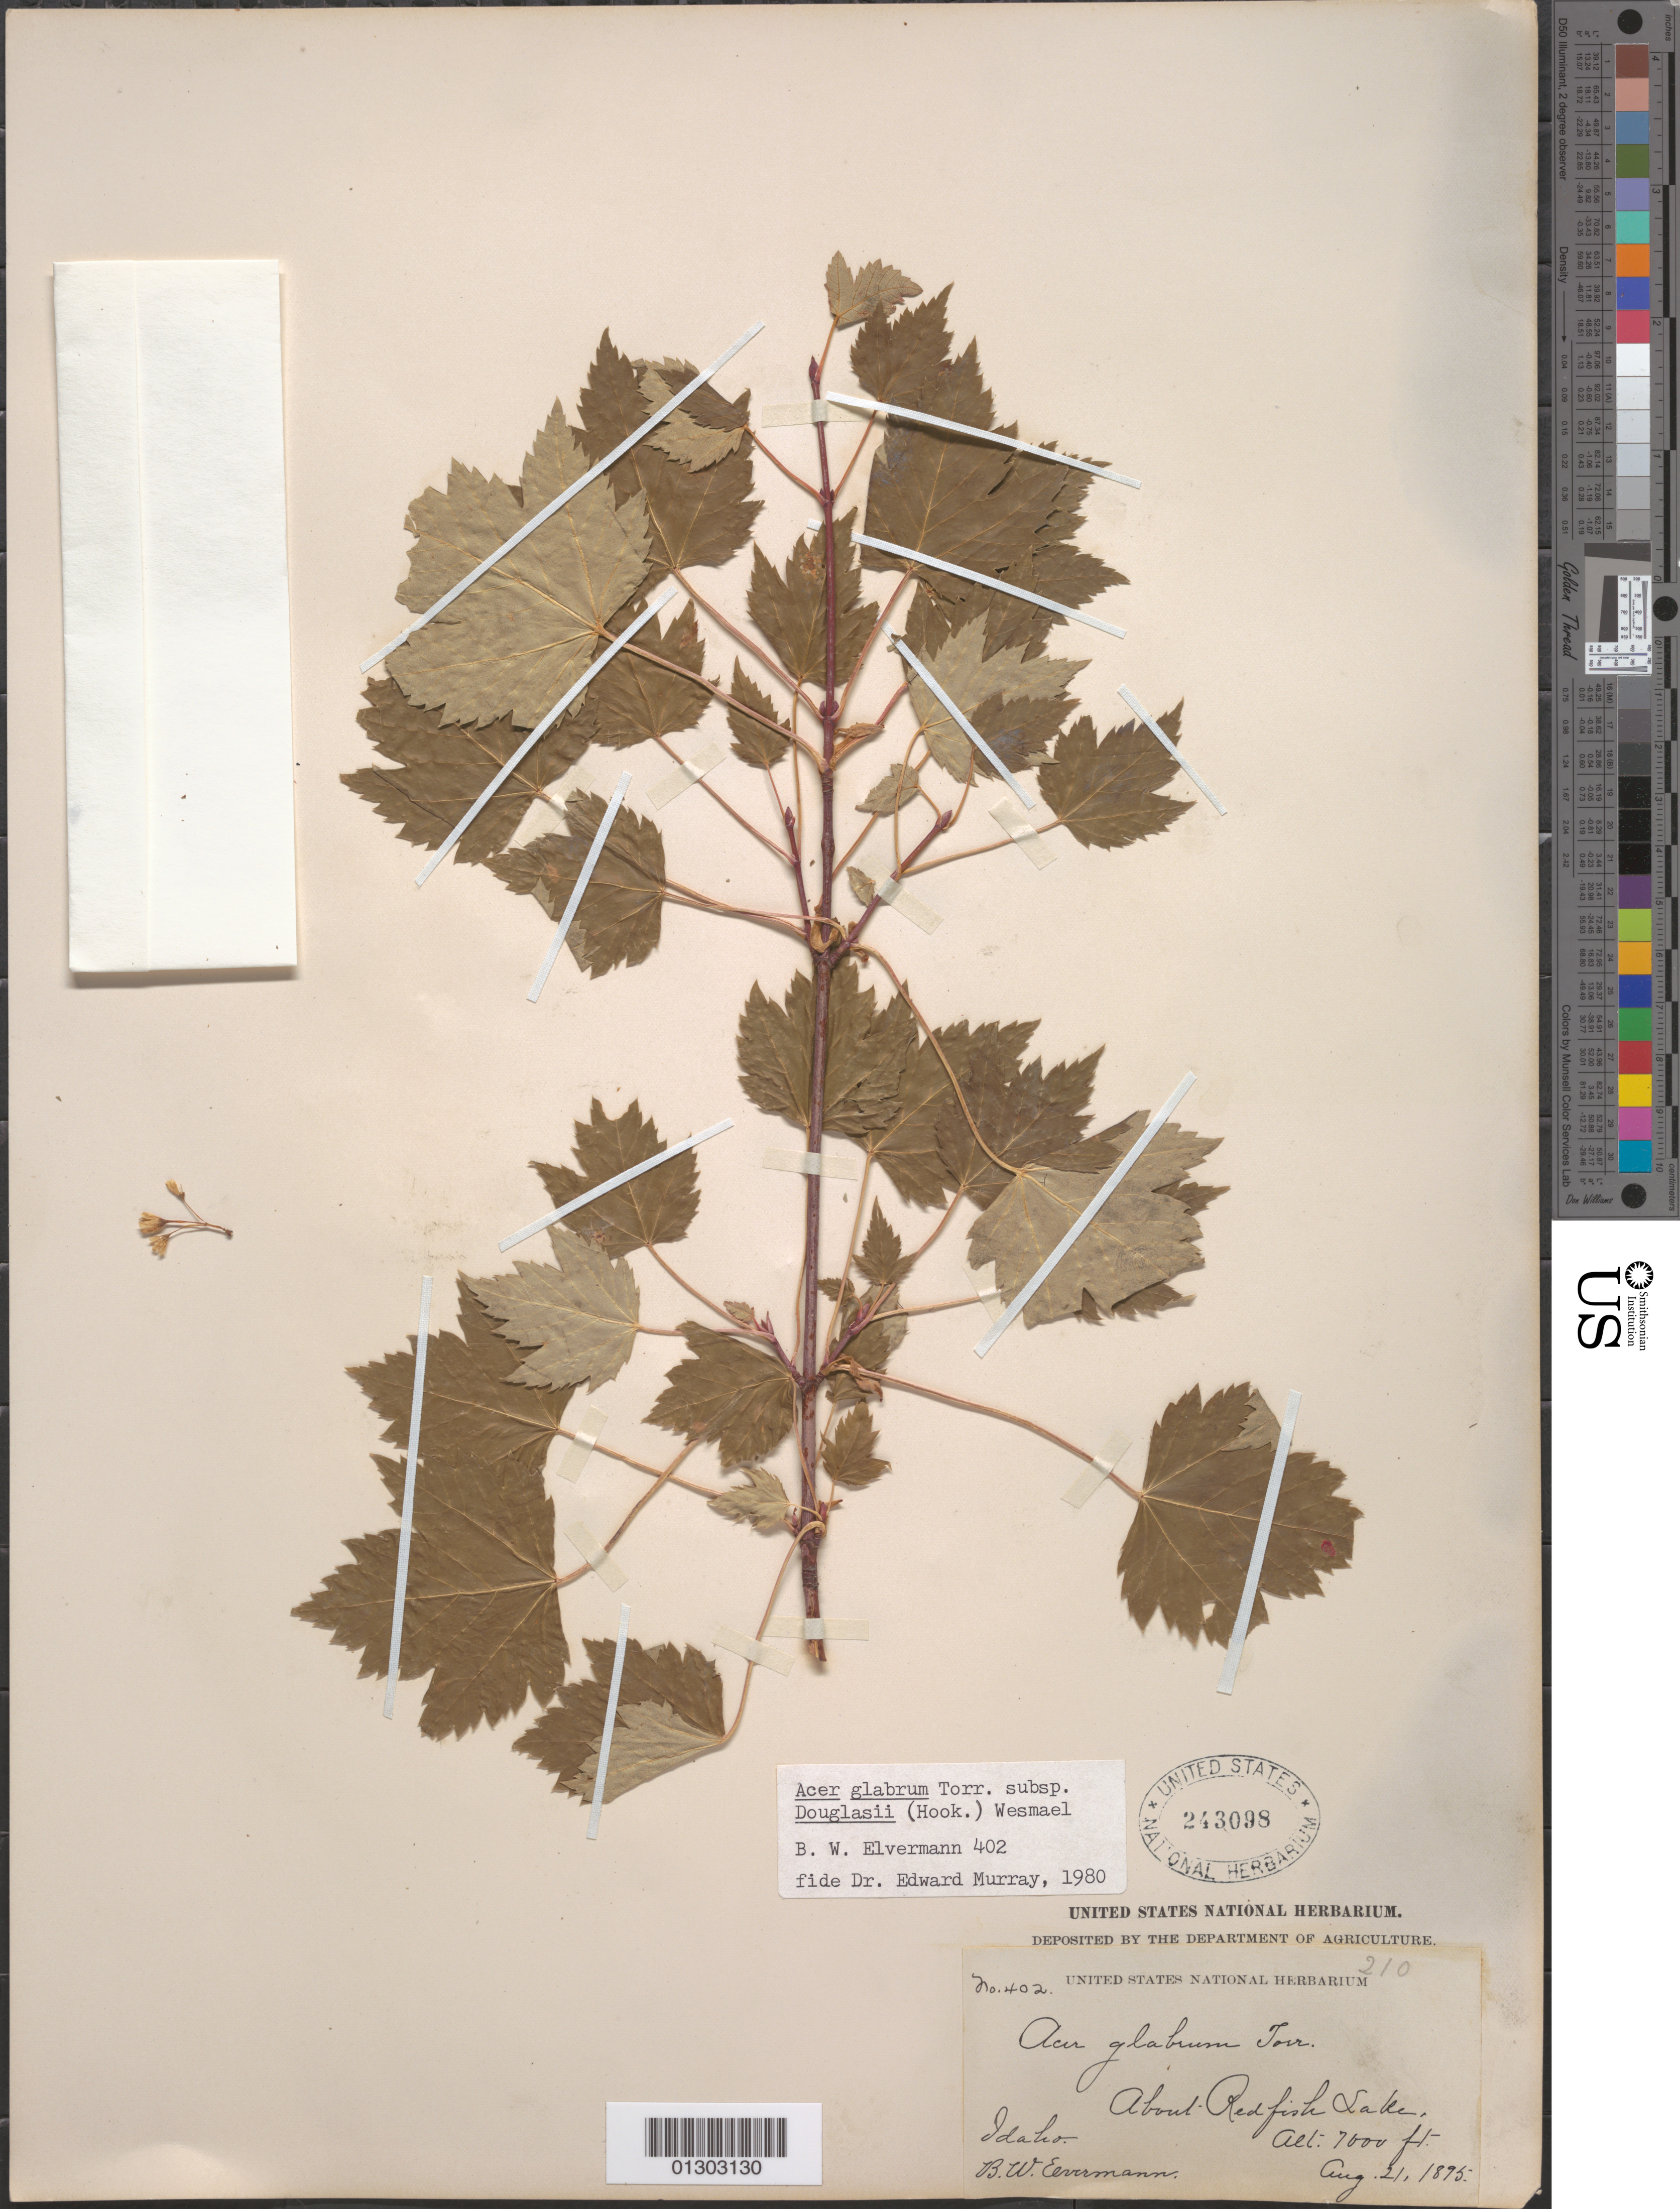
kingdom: Plantae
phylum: Tracheophyta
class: Magnoliopsida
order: Sapindales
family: Sapindaceae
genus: Acer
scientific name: Acer glabrum var. douglasii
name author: (Hook.) Dippel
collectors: B. W. Evermann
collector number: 402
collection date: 1895-08-21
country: United States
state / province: Idaho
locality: Red Fish Lake.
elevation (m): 2134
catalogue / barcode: US 243098